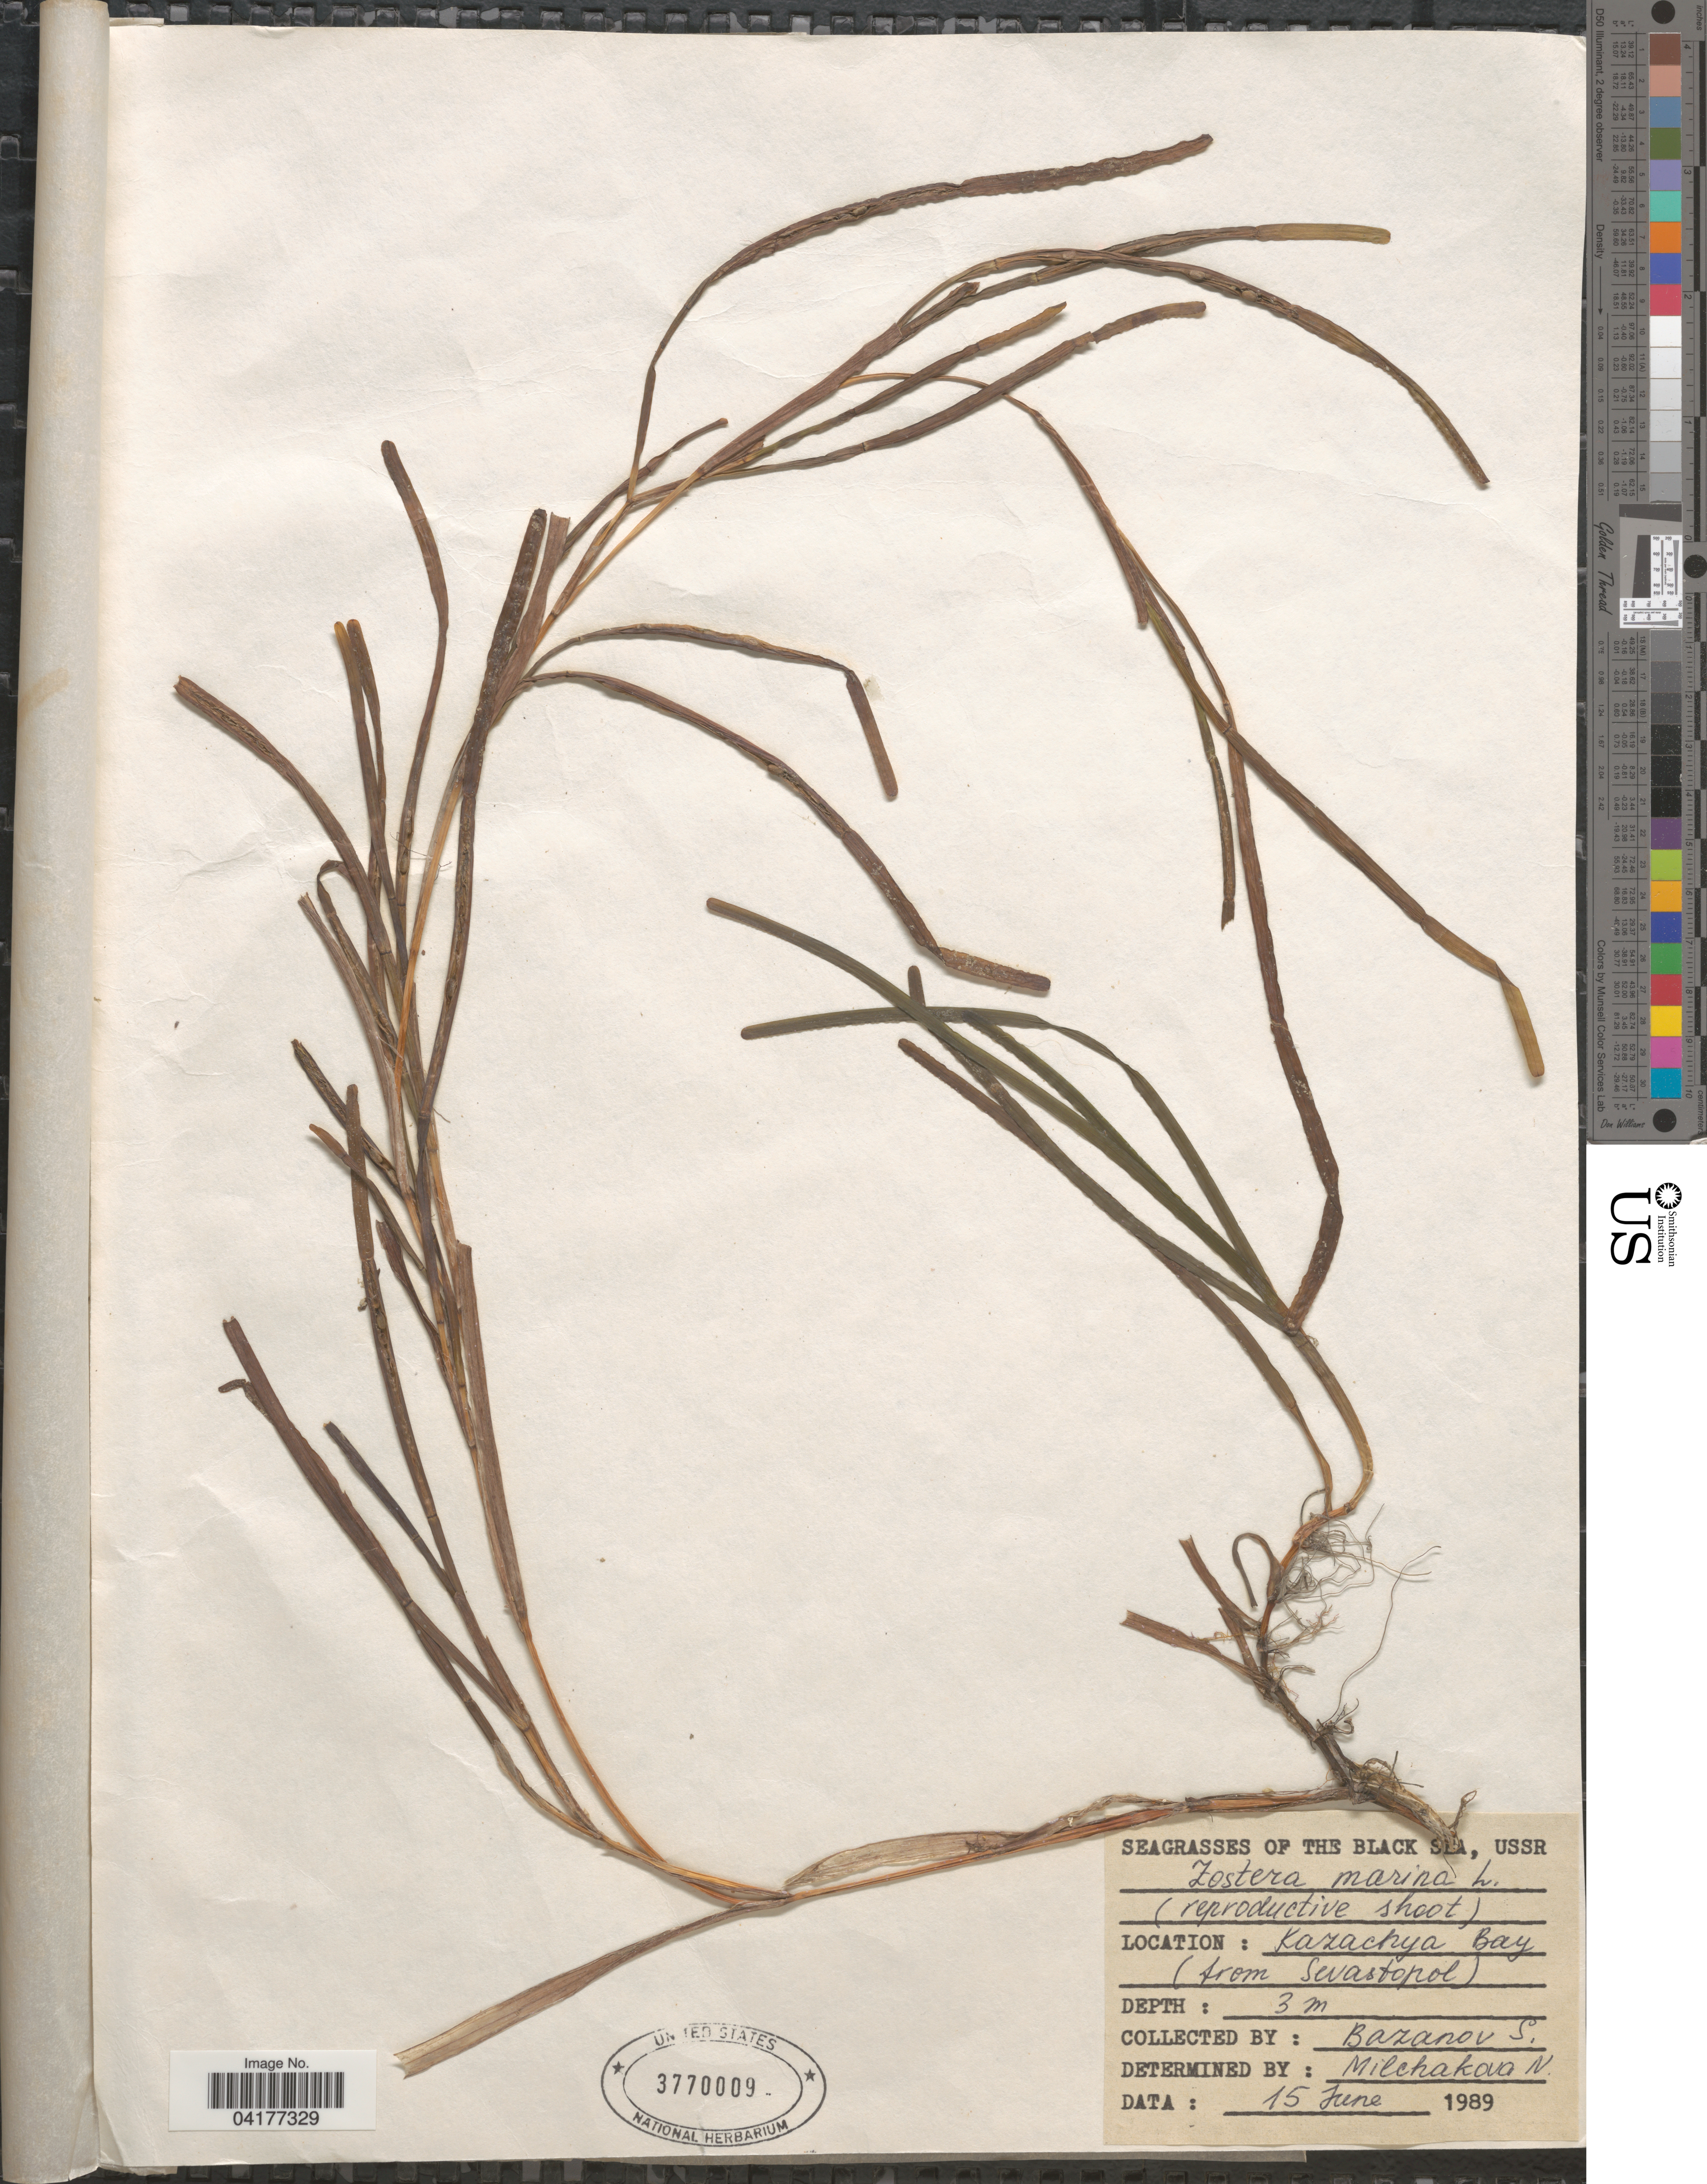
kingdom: Plantae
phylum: Tracheophyta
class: Liliopsida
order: Alismatales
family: Zosteraceae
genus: Zostera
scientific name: Zostera marina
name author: L.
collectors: S. Bazanov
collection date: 1989-06-15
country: Ukraine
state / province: Sevastopol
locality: The Black Sea. Kazachya Bay (from Sevastopol).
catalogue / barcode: US 3770009